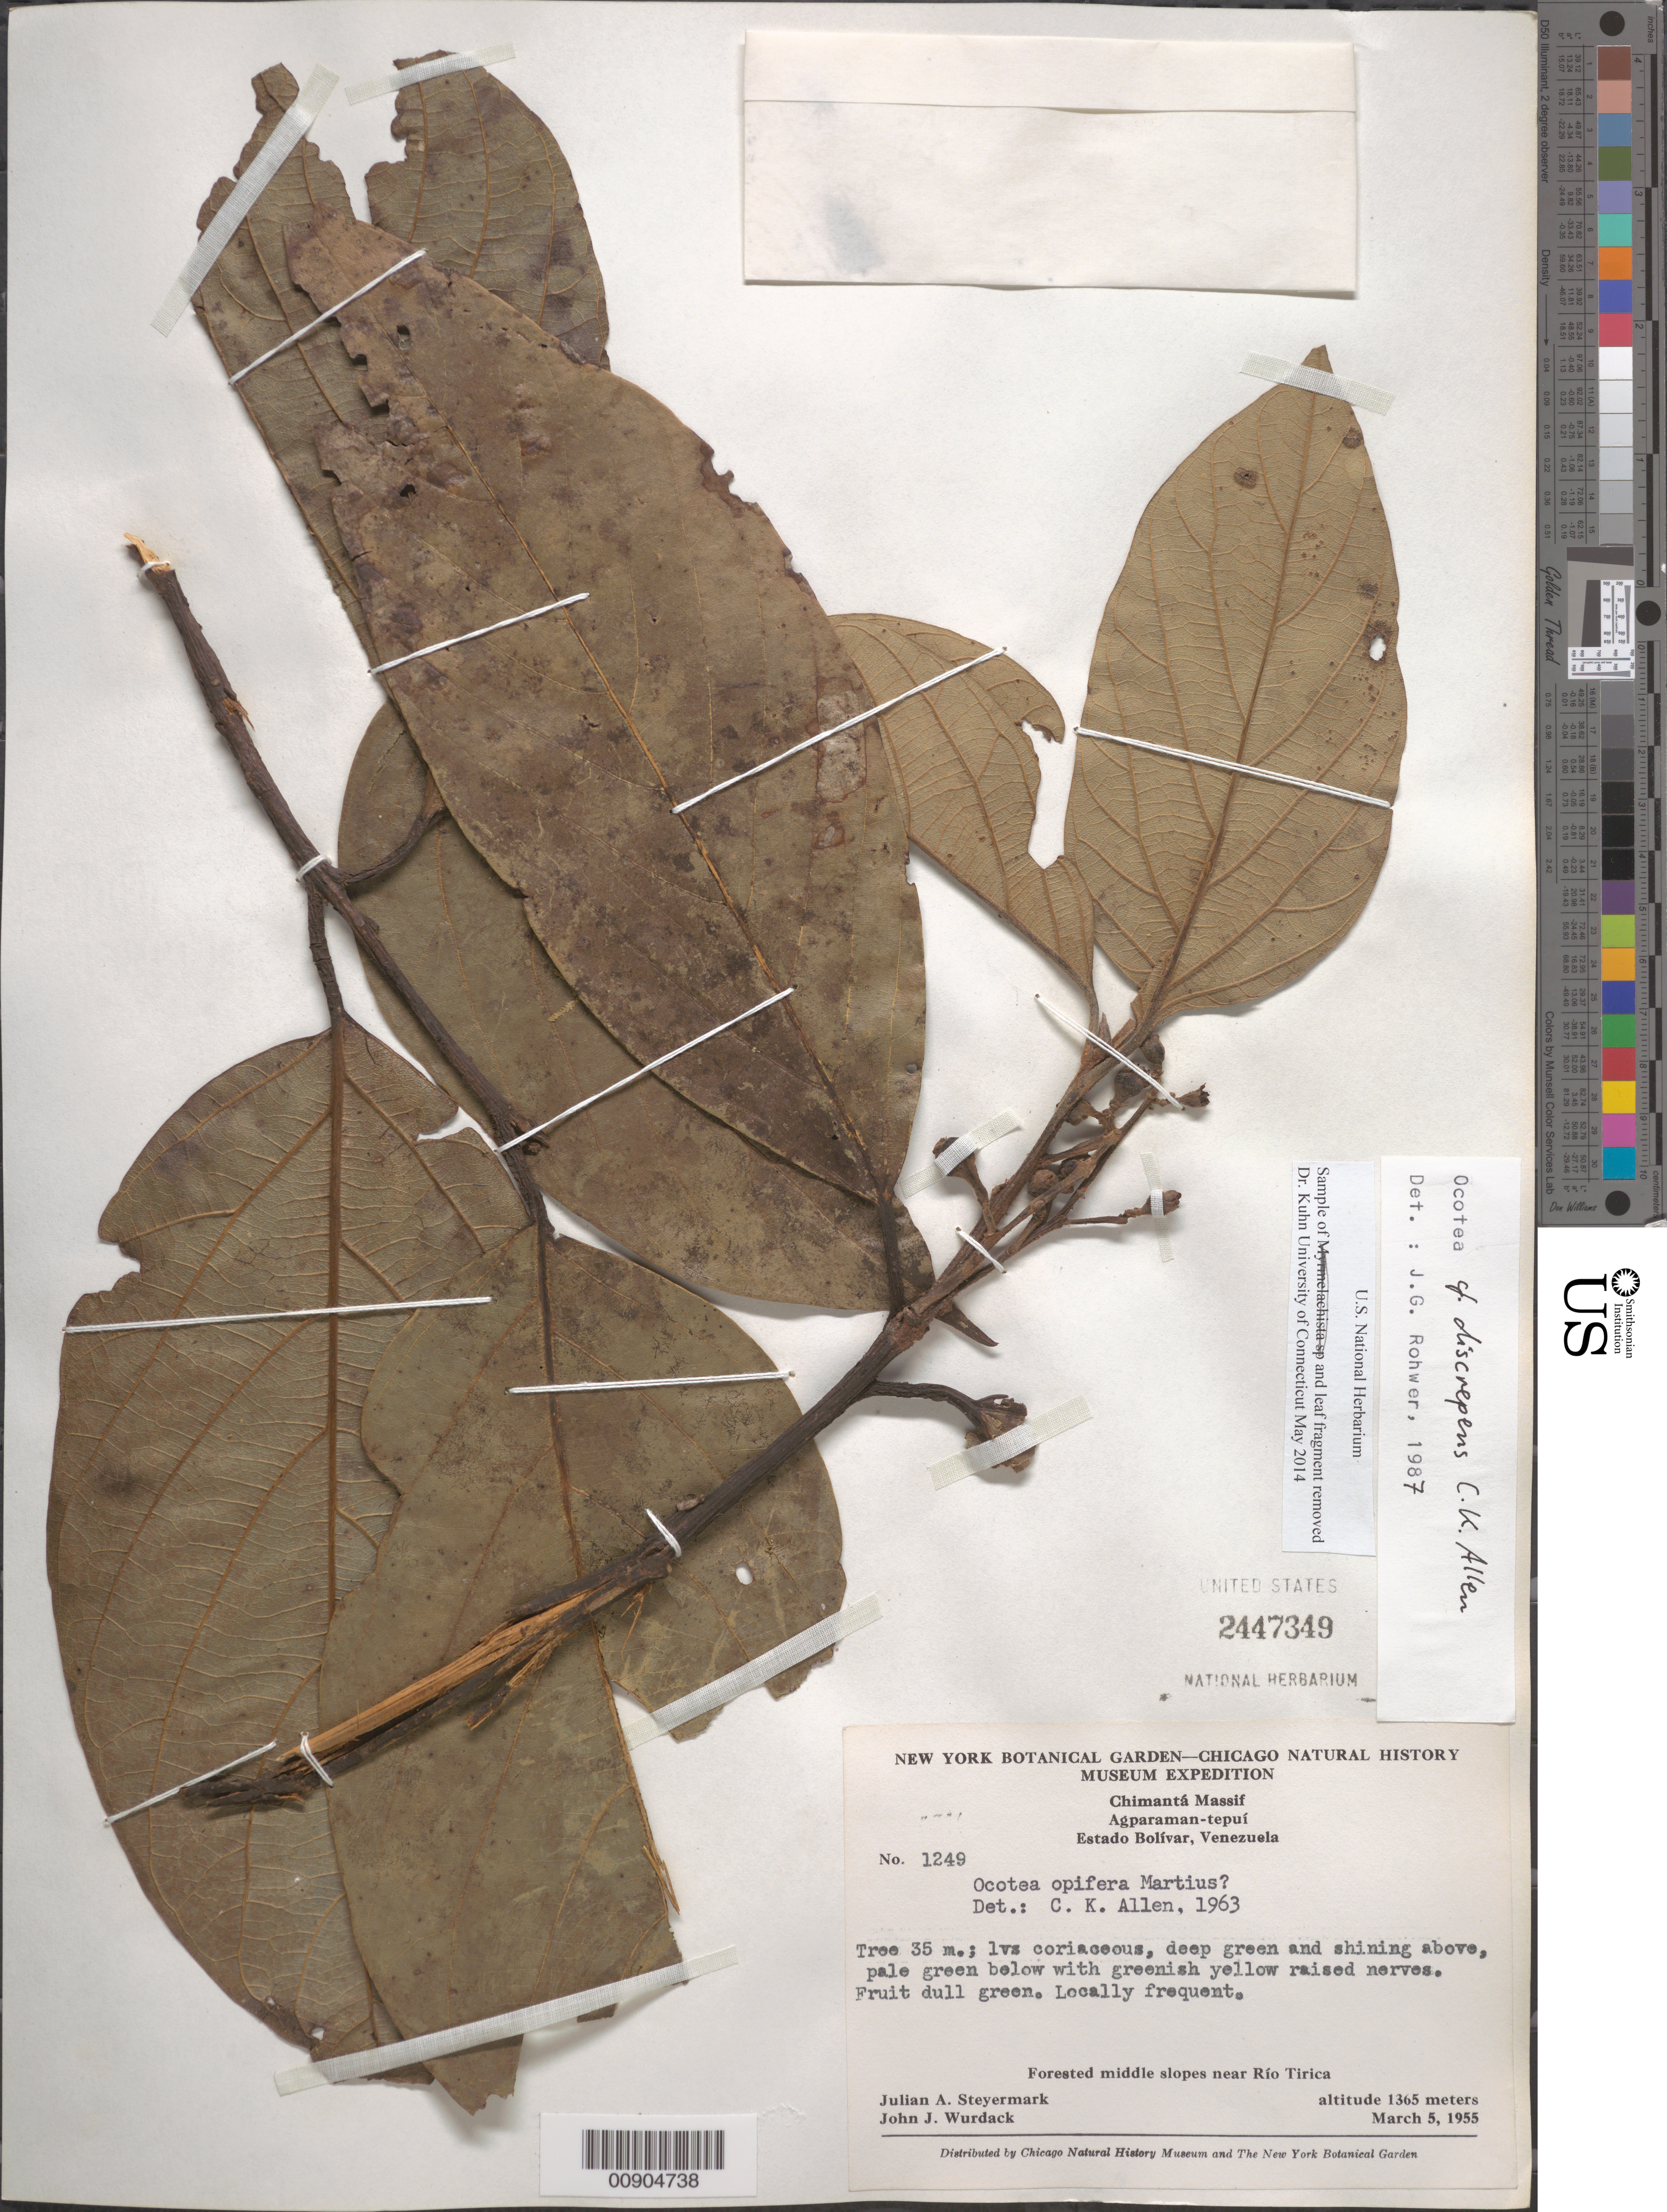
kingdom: Plantae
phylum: Tracheophyta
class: Magnoliopsida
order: Laurales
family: Lauraceae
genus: Ocotea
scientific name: Ocotea discrepens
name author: C.K. Allen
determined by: Rohwer, J. G.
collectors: J. Steyermark & J. J. Wurdack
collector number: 55 1249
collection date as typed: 5-Mar-55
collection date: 1955-03-05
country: Venezuela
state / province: Bolívar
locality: Chimantá Massif, Agparaman-tepuí, near Río Tirica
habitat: Forested middle slopes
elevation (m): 1365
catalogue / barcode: US 2447349